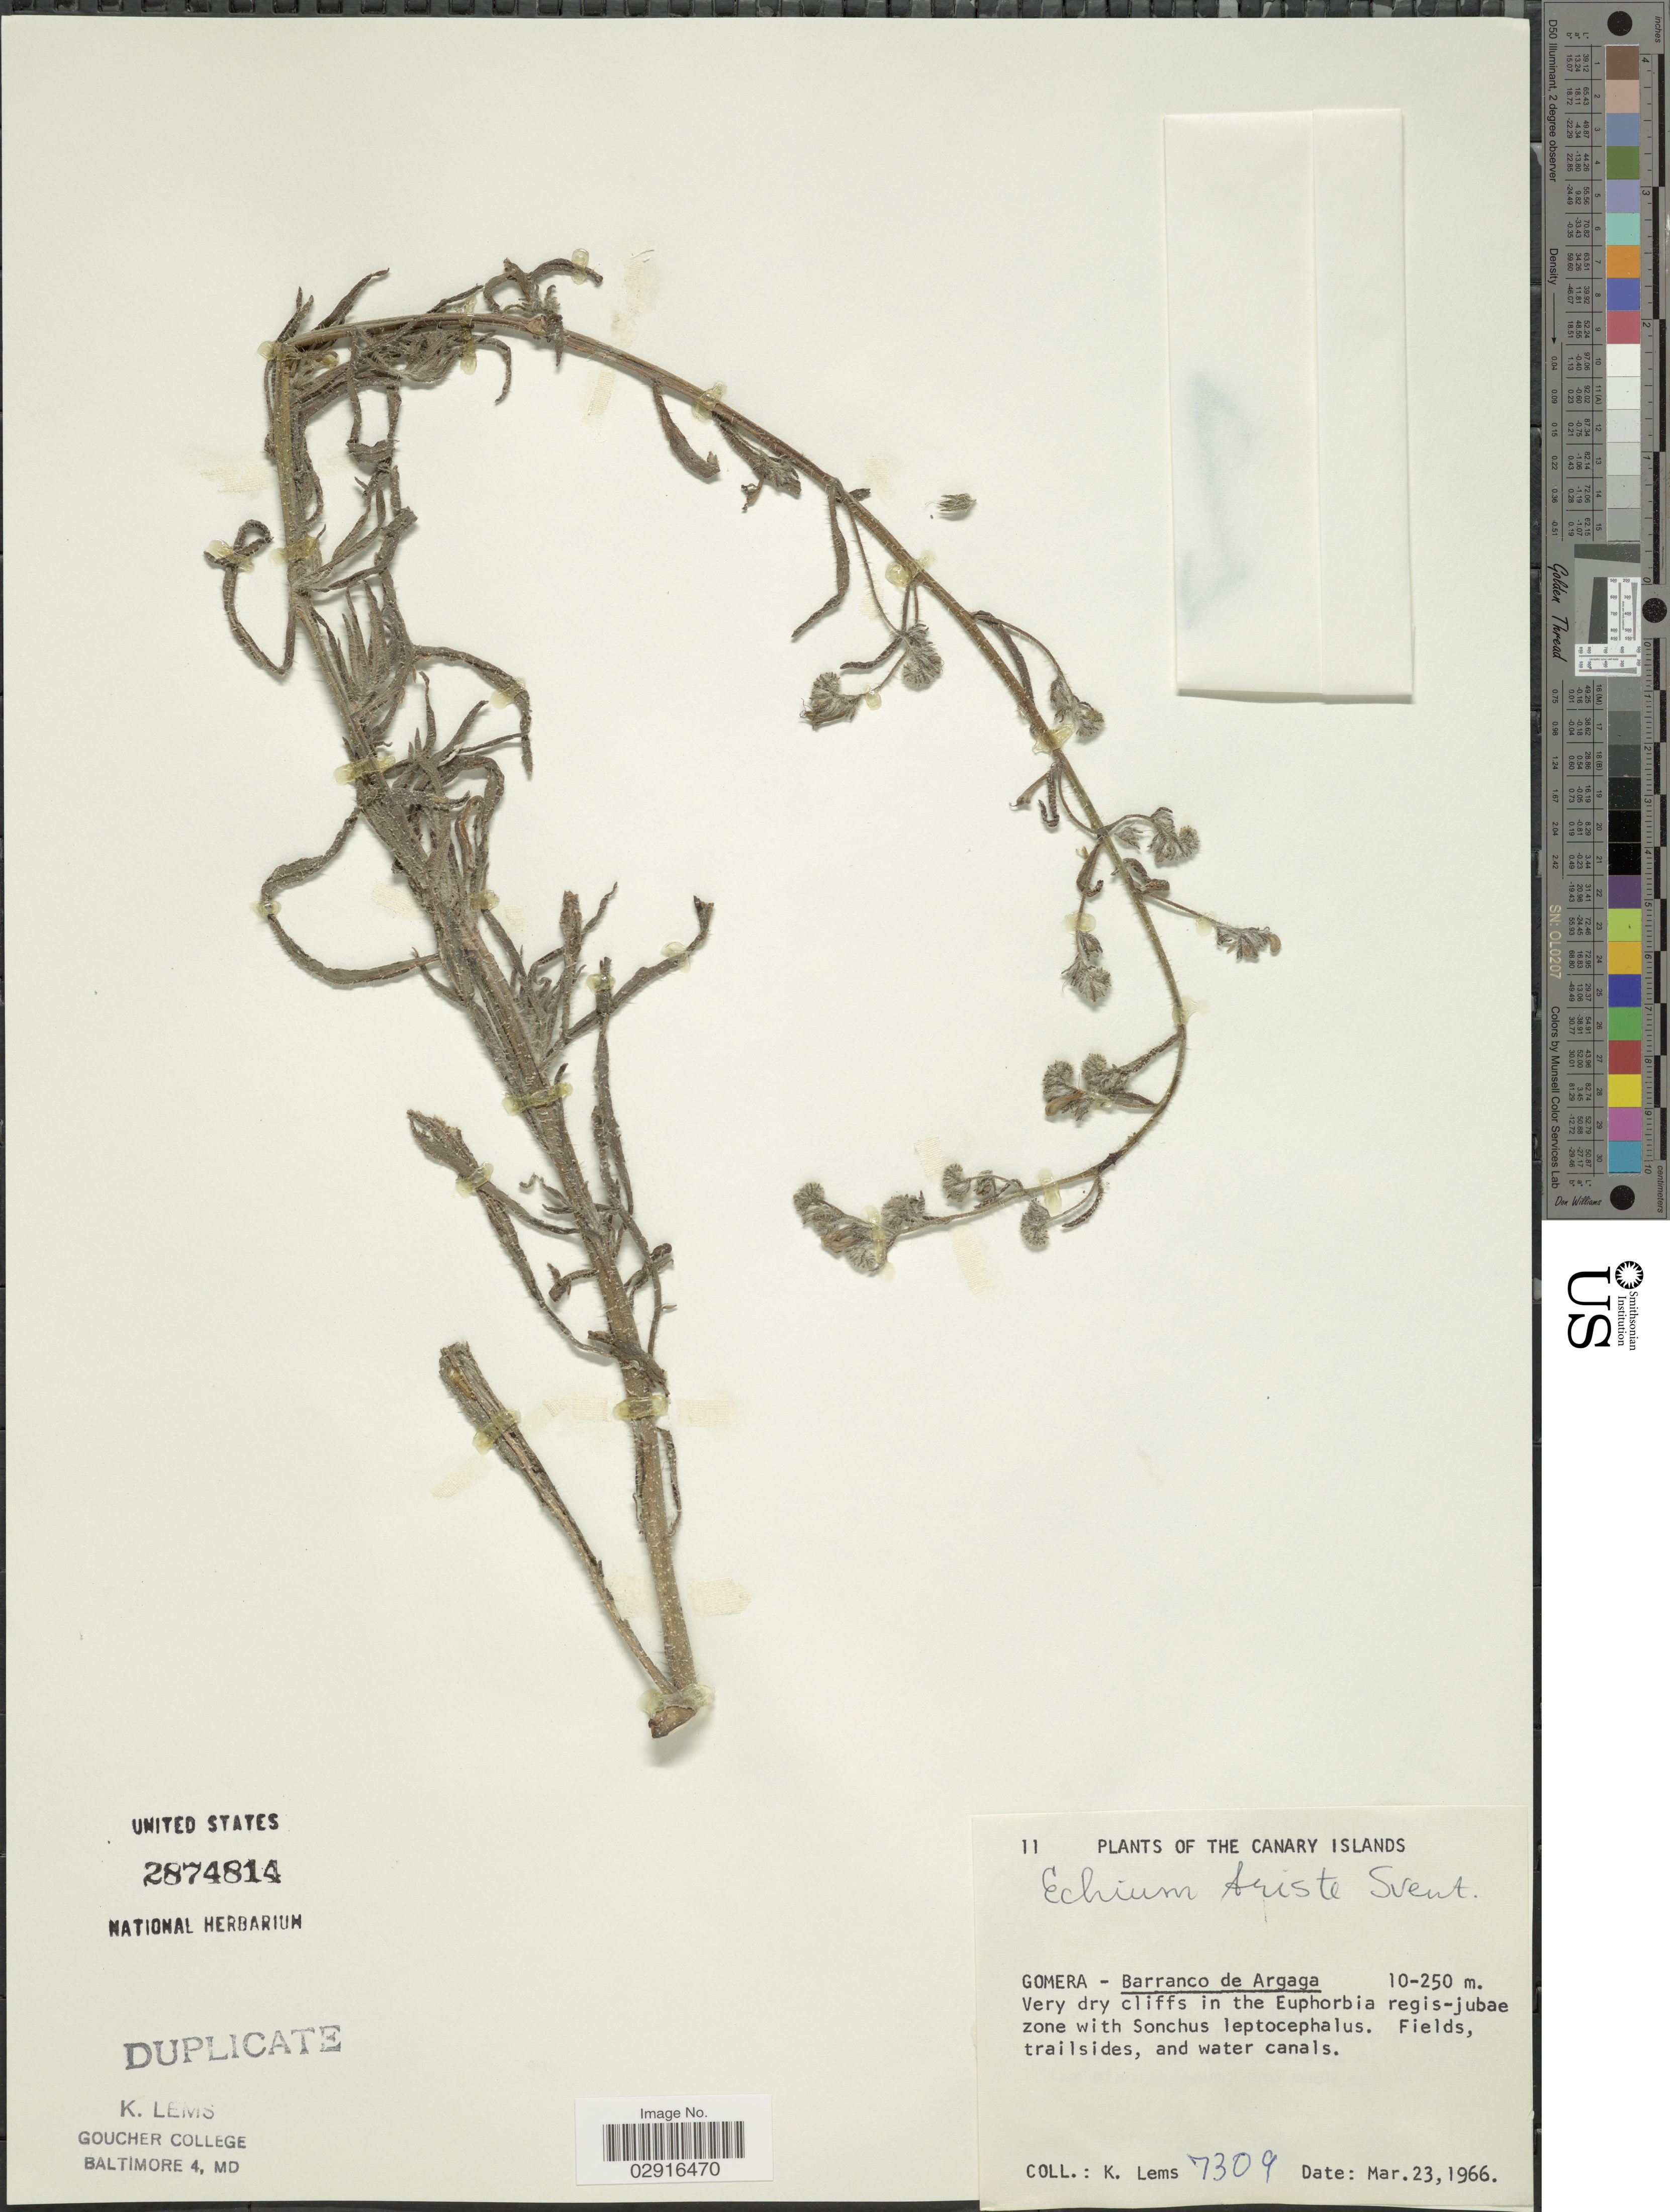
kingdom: Plantae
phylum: Tracheophyta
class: Magnoliopsida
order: Boraginales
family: Boraginaceae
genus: Echium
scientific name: Echium triste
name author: Svent.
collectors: K. Lems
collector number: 7309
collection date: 1966-03-23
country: Spain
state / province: Canarias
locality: The Canary Islands. Gomera - Barranco de Argaga.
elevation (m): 10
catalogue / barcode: US 2874814